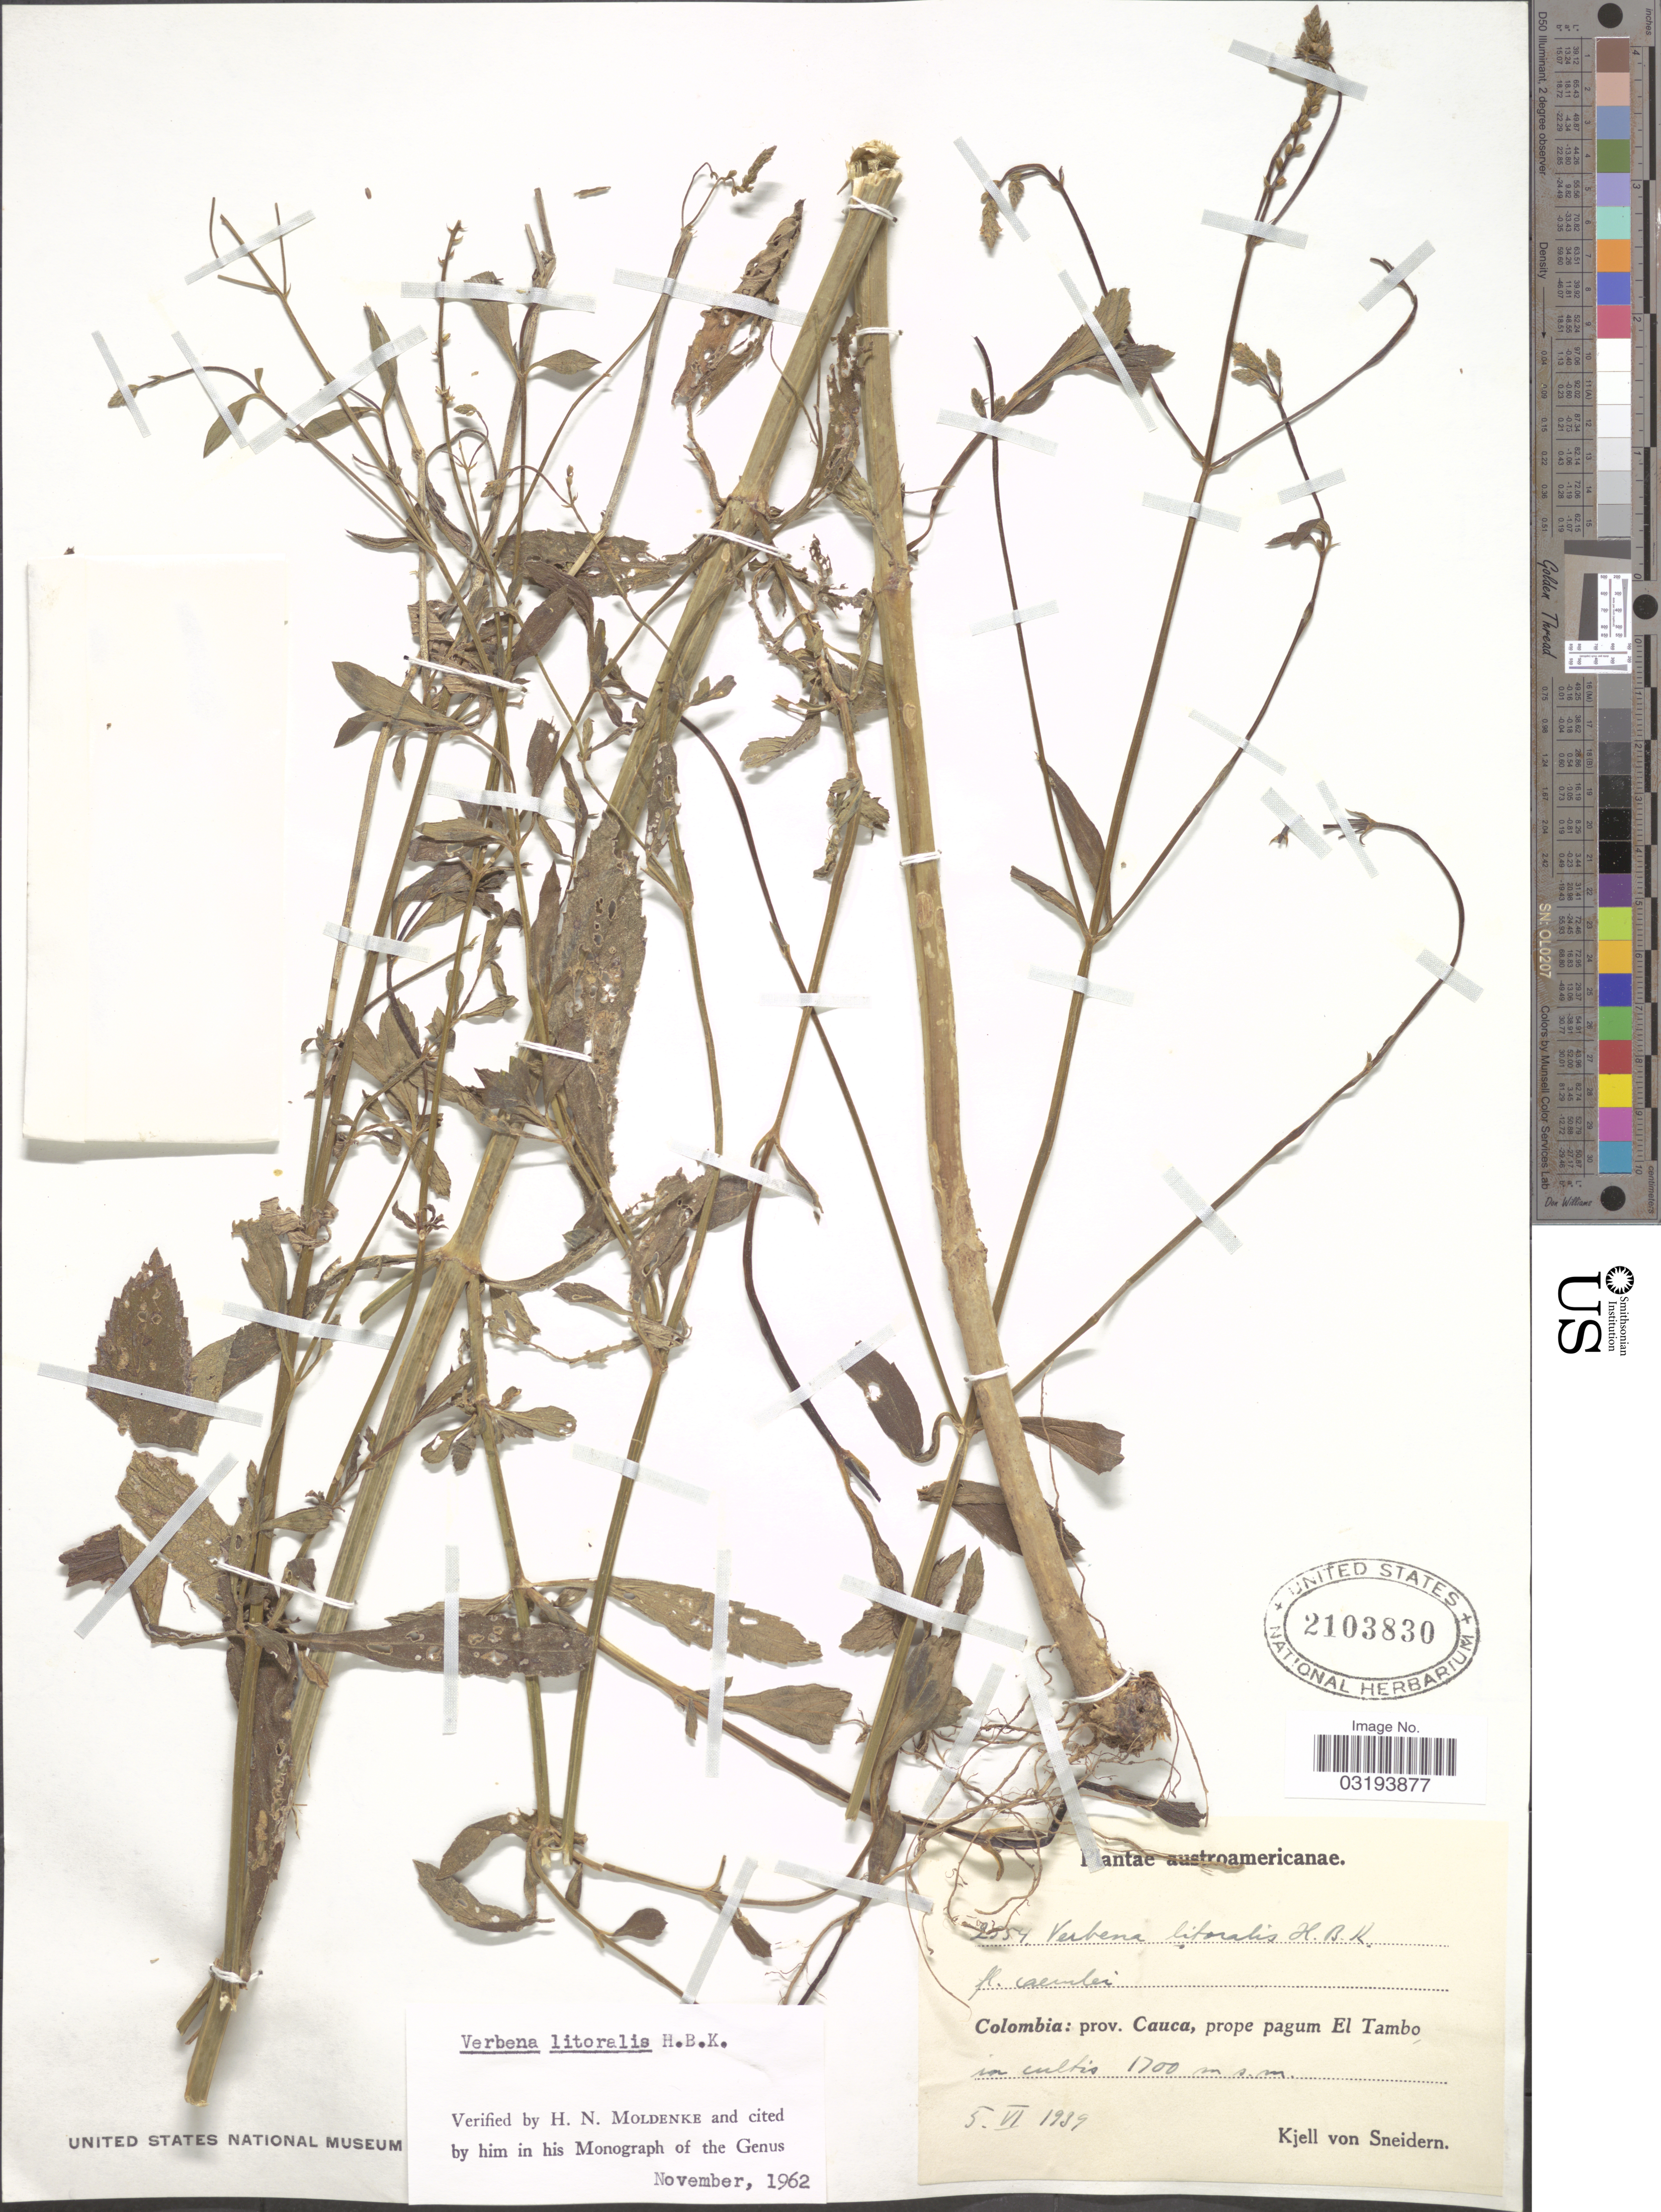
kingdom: Plantae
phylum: Tracheophyta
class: Magnoliopsida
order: Lamiales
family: Verbenaceae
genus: Verbena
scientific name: Verbena litoralis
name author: Kunth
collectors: K. von Sneidern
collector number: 2354*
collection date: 1939-06-05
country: Colombia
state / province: Cauca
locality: Prope pagum El Tambo, in cultis.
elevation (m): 1700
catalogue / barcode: US 2103830